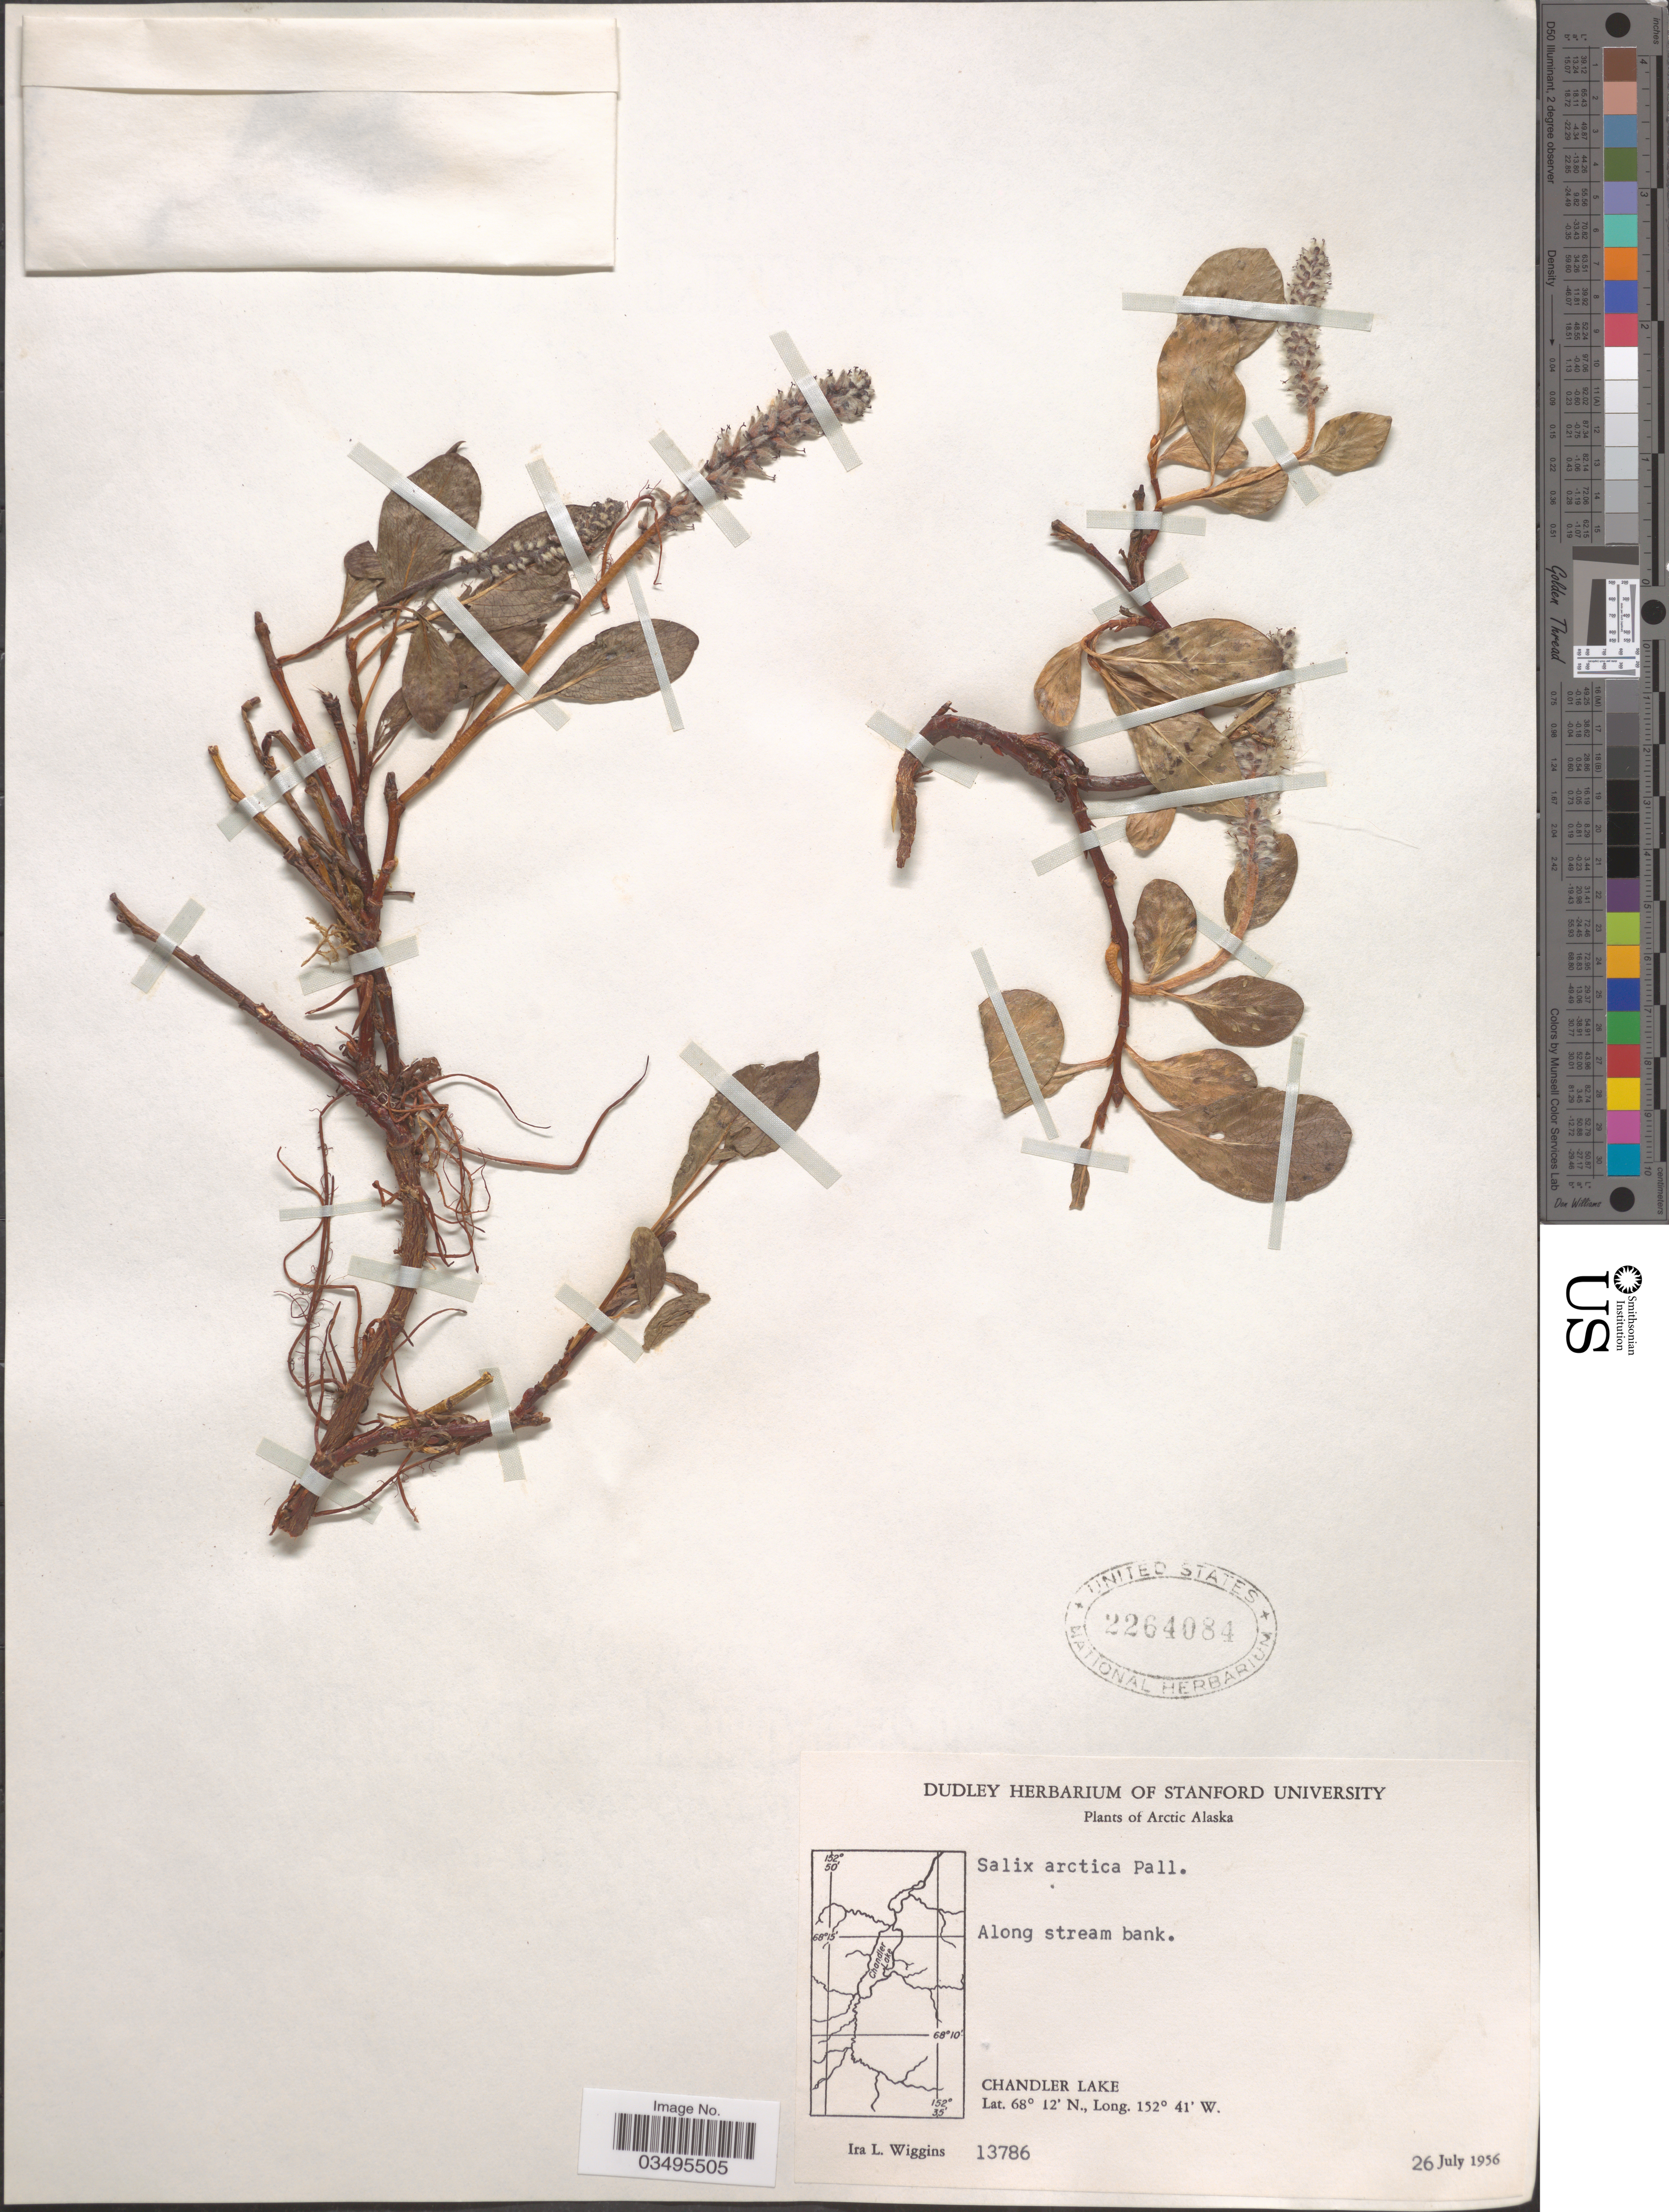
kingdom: Plantae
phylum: Tracheophyta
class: Magnoliopsida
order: Malpighiales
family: Salicaceae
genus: Salix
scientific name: Salix arctica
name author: Pall.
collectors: I. L. Wiggins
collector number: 13786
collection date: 1956-07-26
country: United States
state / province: Alaska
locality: Arctic Alaska. Along stream bank. Chandler Lake.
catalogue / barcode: US 2264084